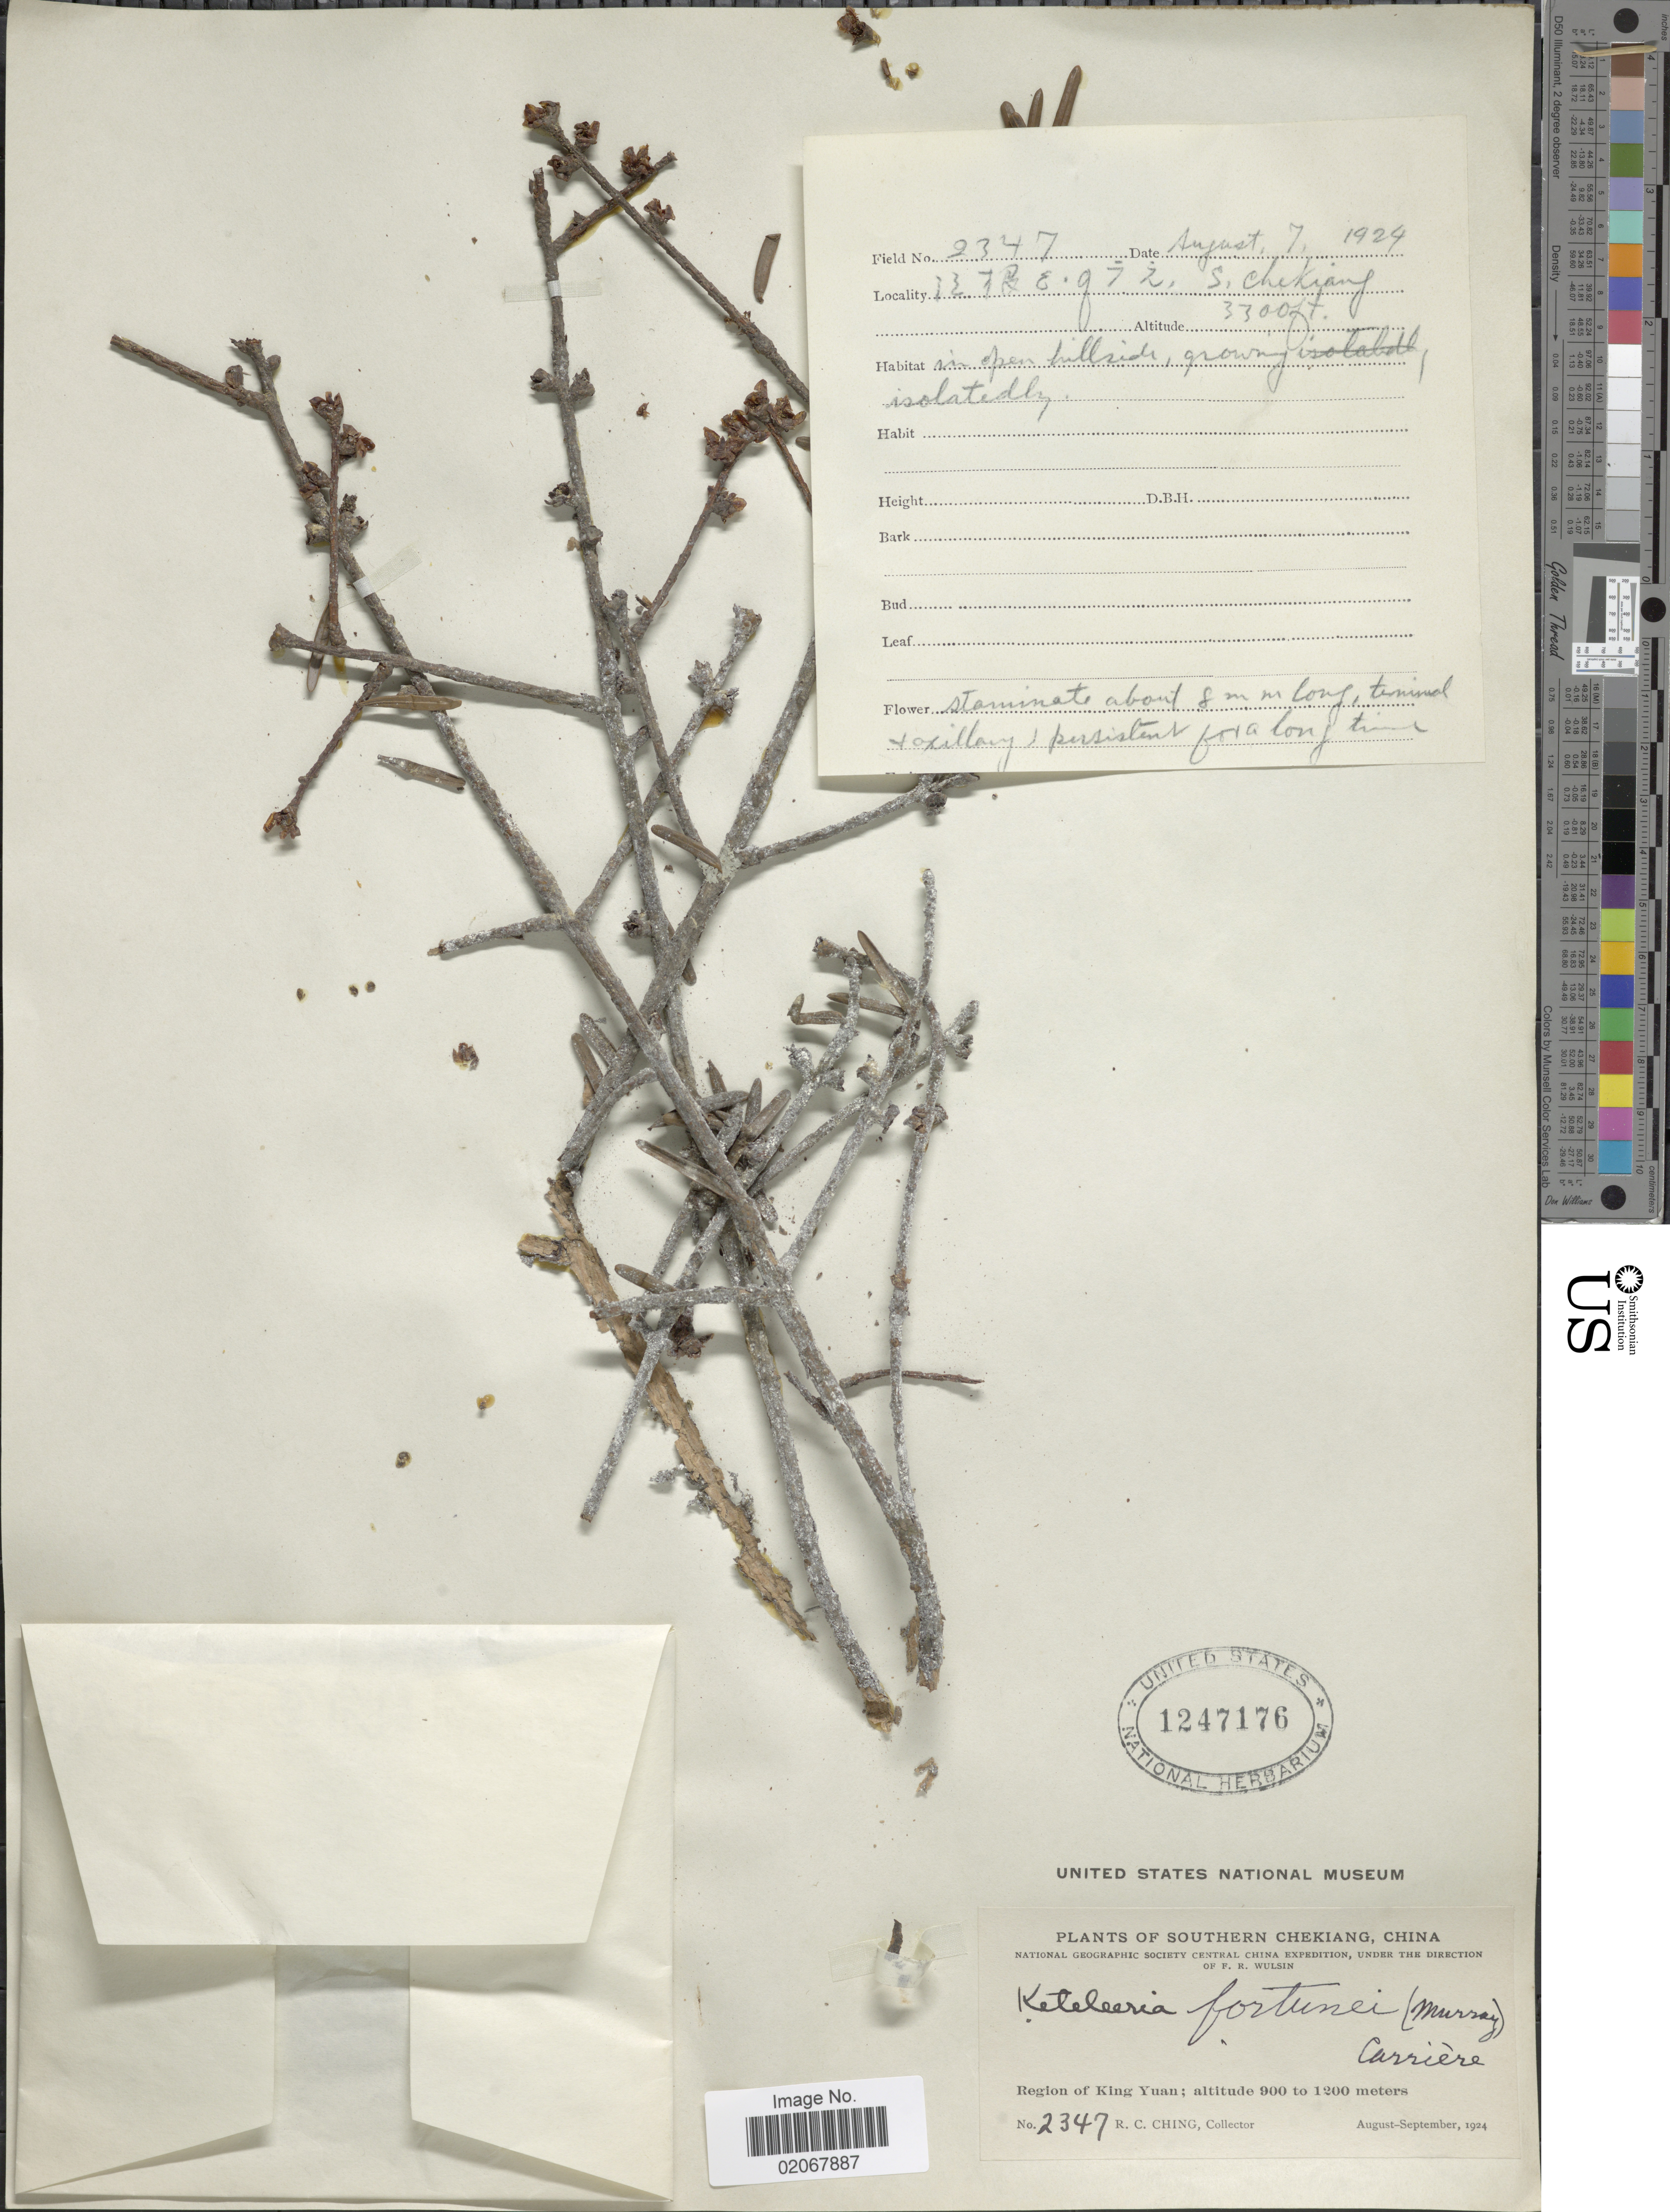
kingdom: Plantae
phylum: Tracheophyta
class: Pinopsida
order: Pinales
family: Pinaceae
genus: Keteleeria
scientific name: Keteleeria fortunei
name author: (A. Murray bis) Carrière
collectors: R. C. Ching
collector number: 2347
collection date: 1924-08-07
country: China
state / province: Zhejiang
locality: Southern Chekiang, Region of King Yuan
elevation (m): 900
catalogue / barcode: US 1247176